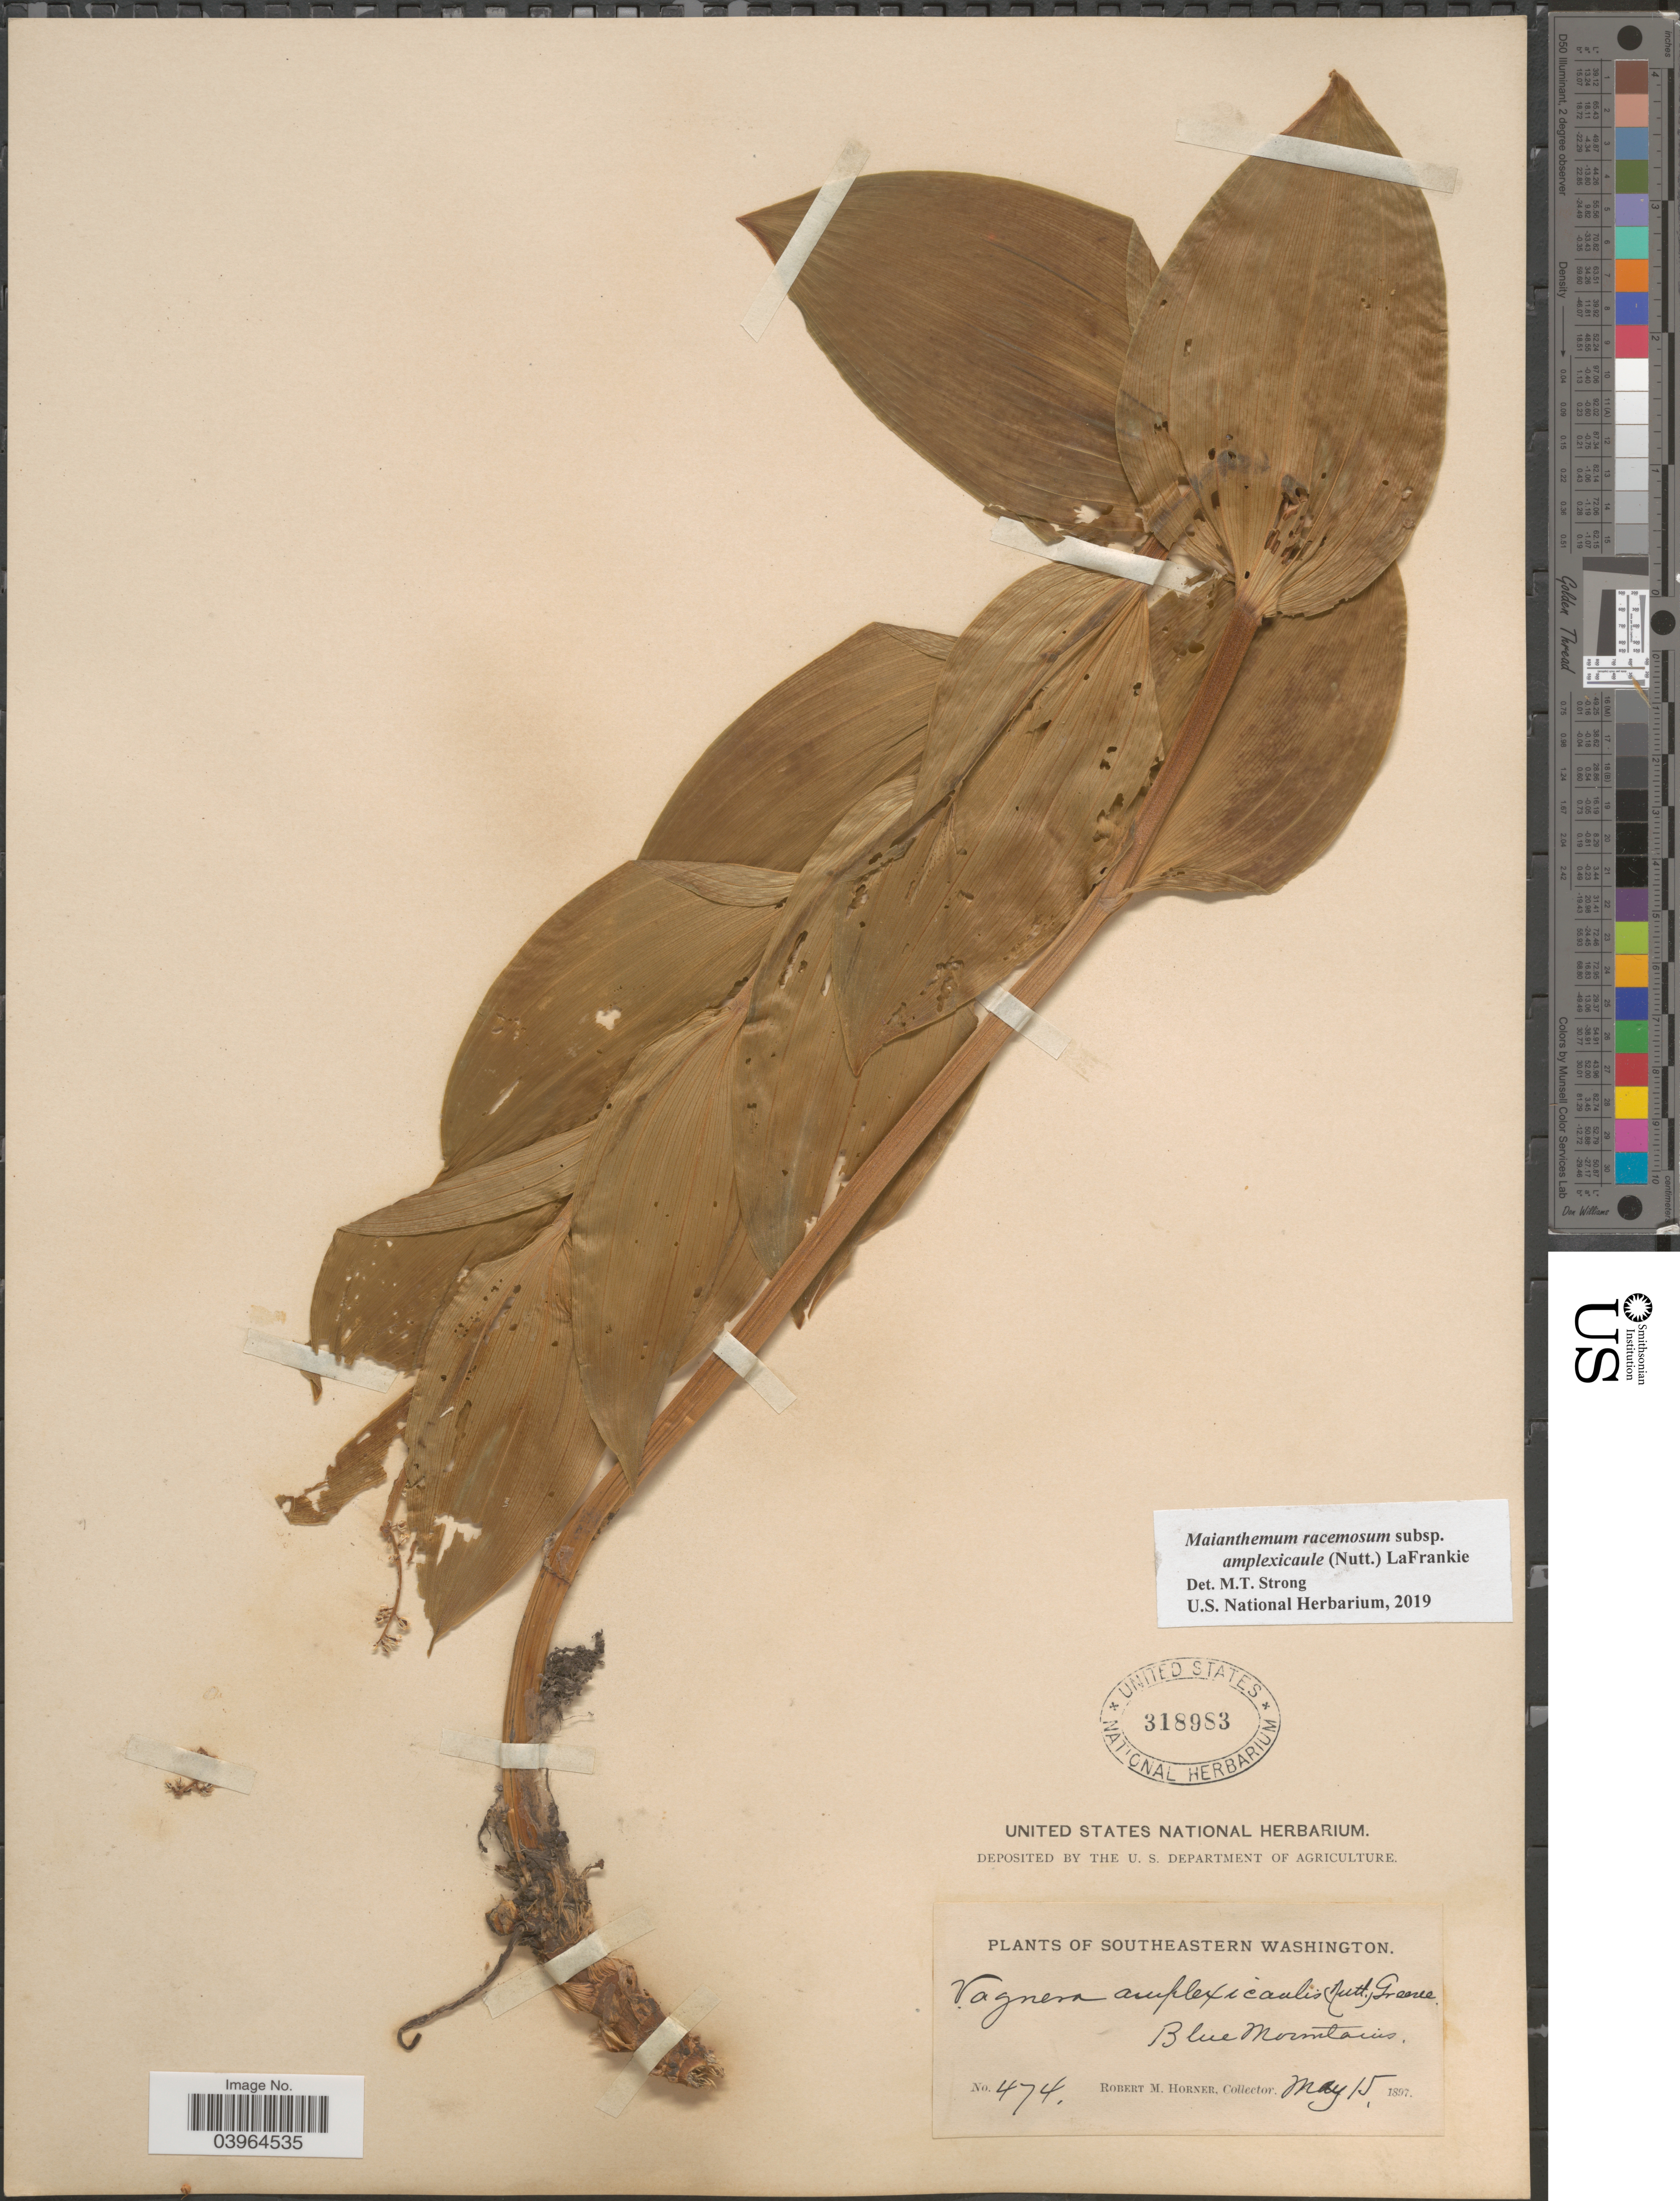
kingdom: Plantae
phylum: Tracheophyta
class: Liliopsida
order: Asparagales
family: Asparagaceae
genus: Maianthemum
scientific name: Maianthemum racemosum subsp. amplexicaule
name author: (Nutt.) LaFrankie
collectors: R. Horner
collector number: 474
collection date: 1897-05-15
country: United States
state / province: Washington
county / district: Clallam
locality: Southeastern Washington. Blue Mountains.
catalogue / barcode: US 318983